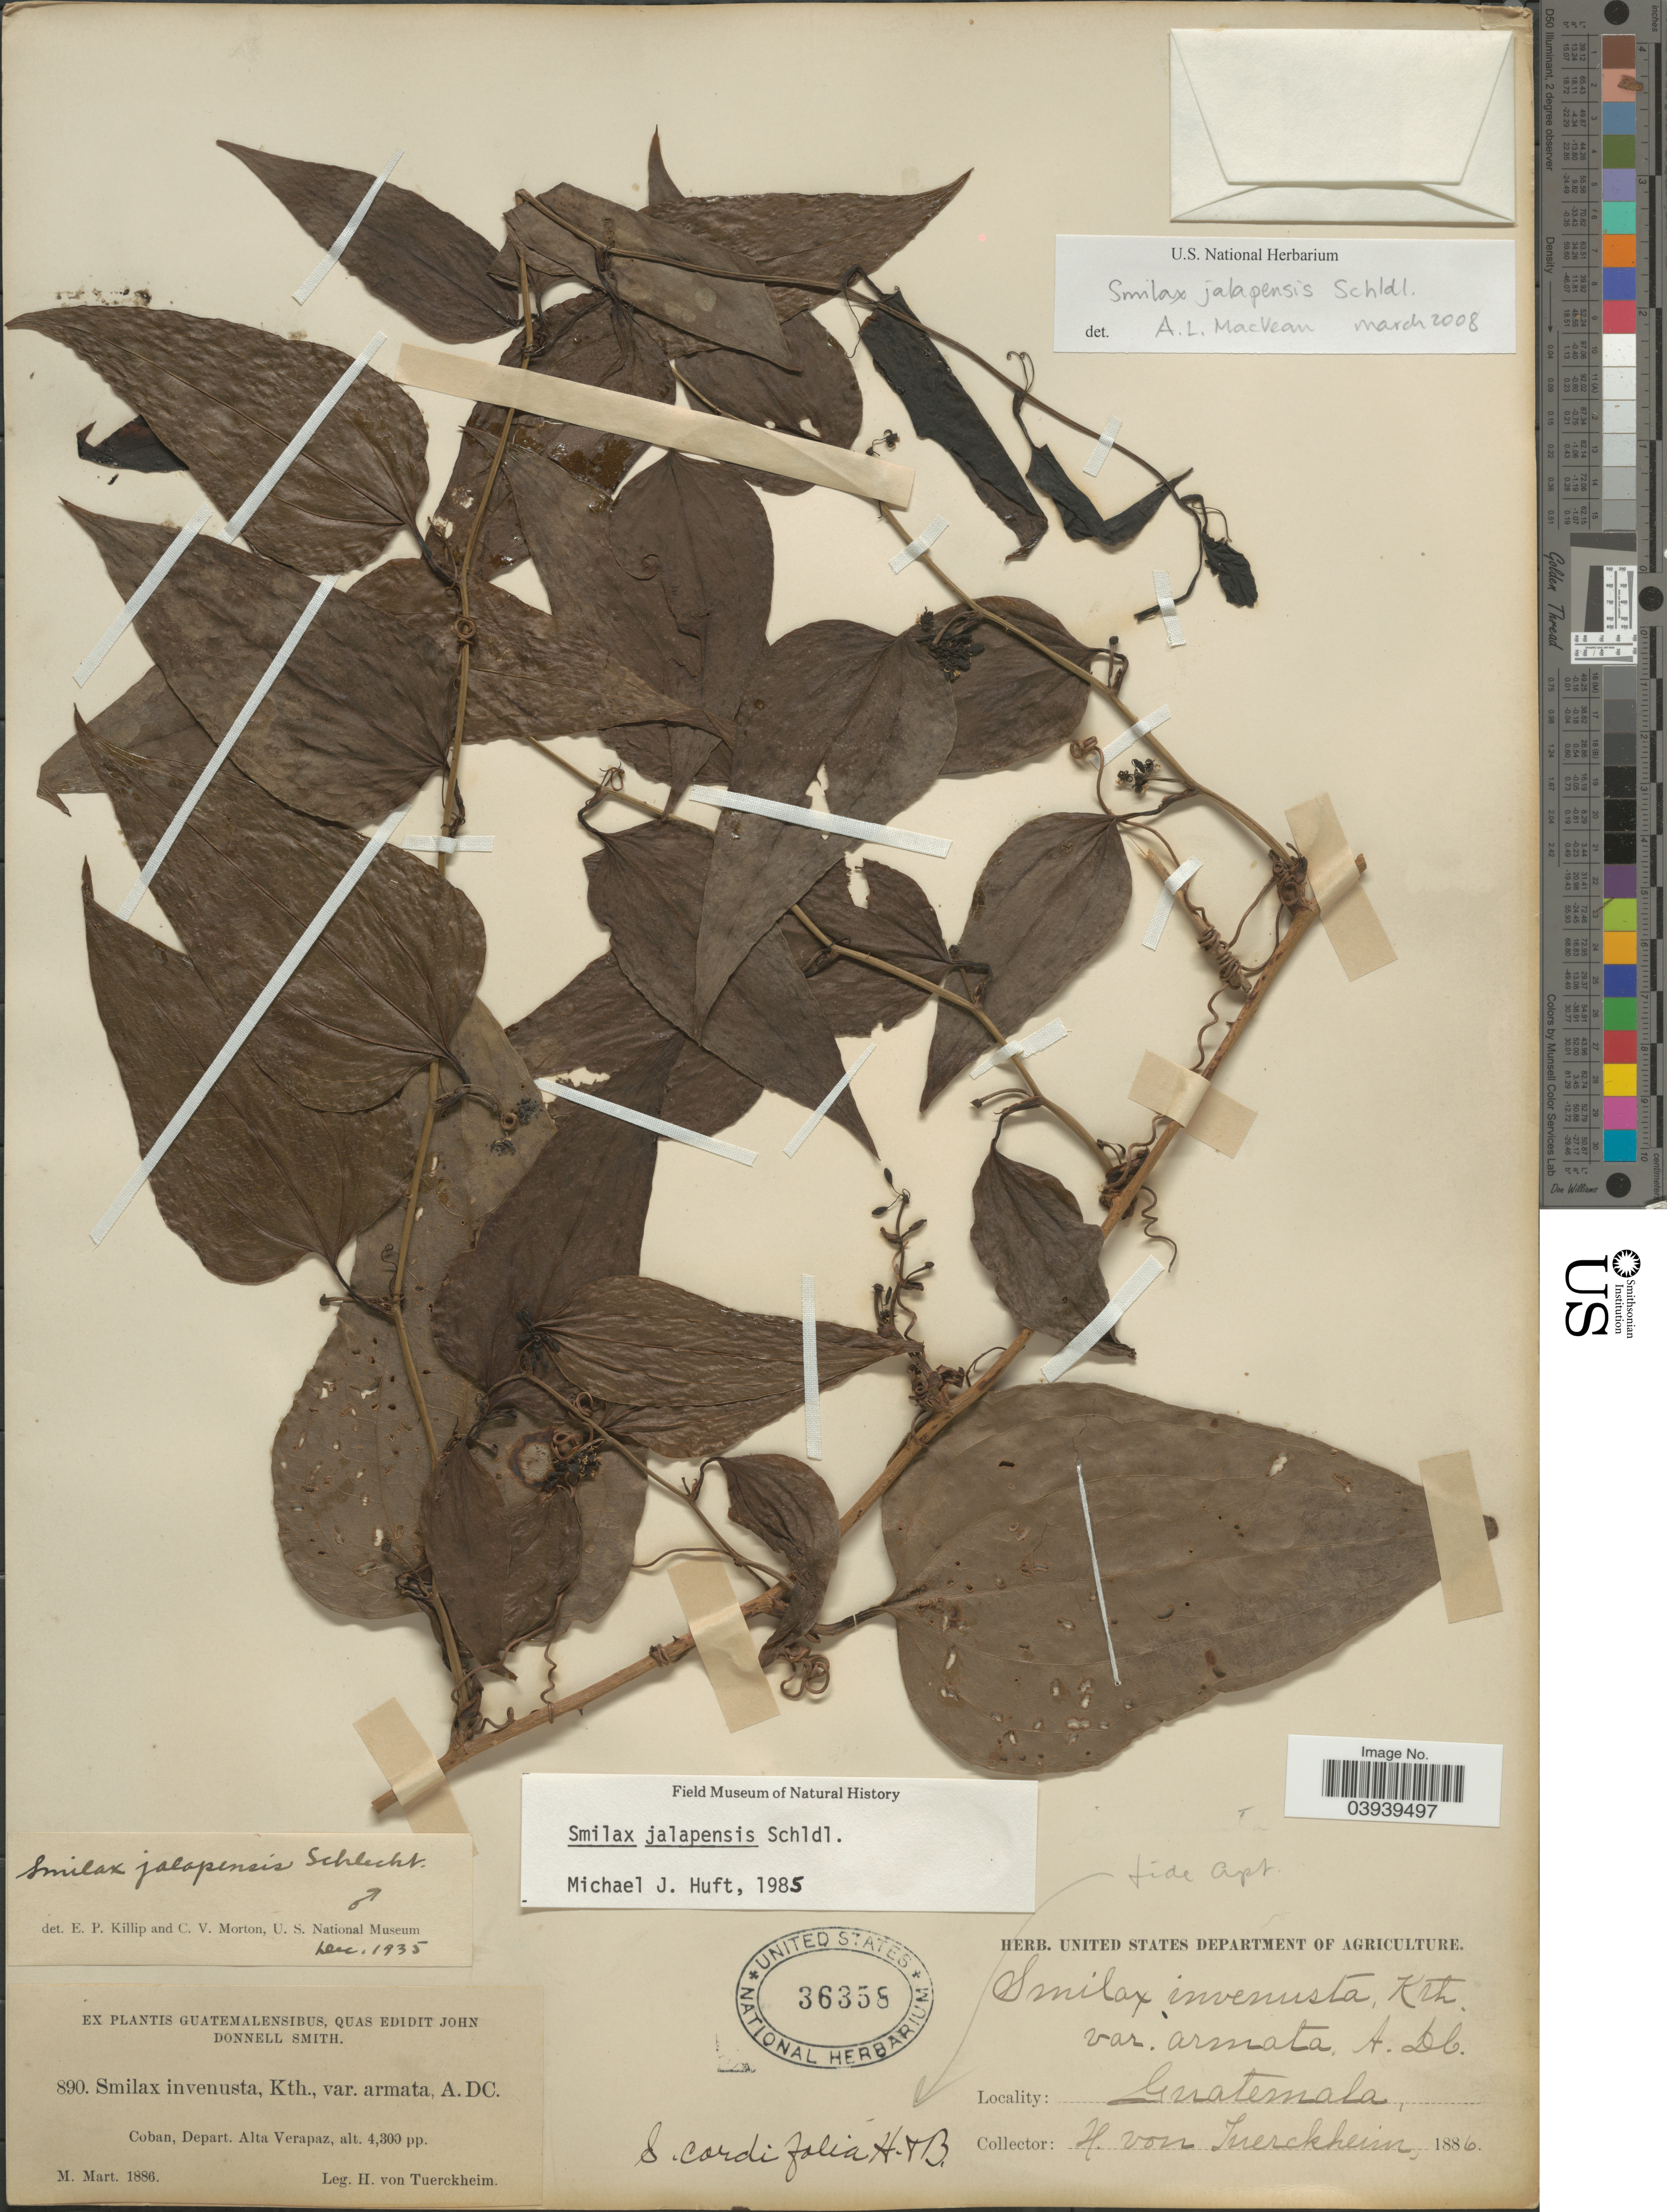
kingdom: Plantae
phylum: Tracheophyta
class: Liliopsida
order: Liliales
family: Smilacaceae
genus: Smilax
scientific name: Smilax jalapensis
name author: Schltdl.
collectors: H. von Türckheim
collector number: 890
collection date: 1886-03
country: Guatemala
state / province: Alta Verapaz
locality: Coban, Depart. Alta Verapaz.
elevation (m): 1311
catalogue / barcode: US 36358